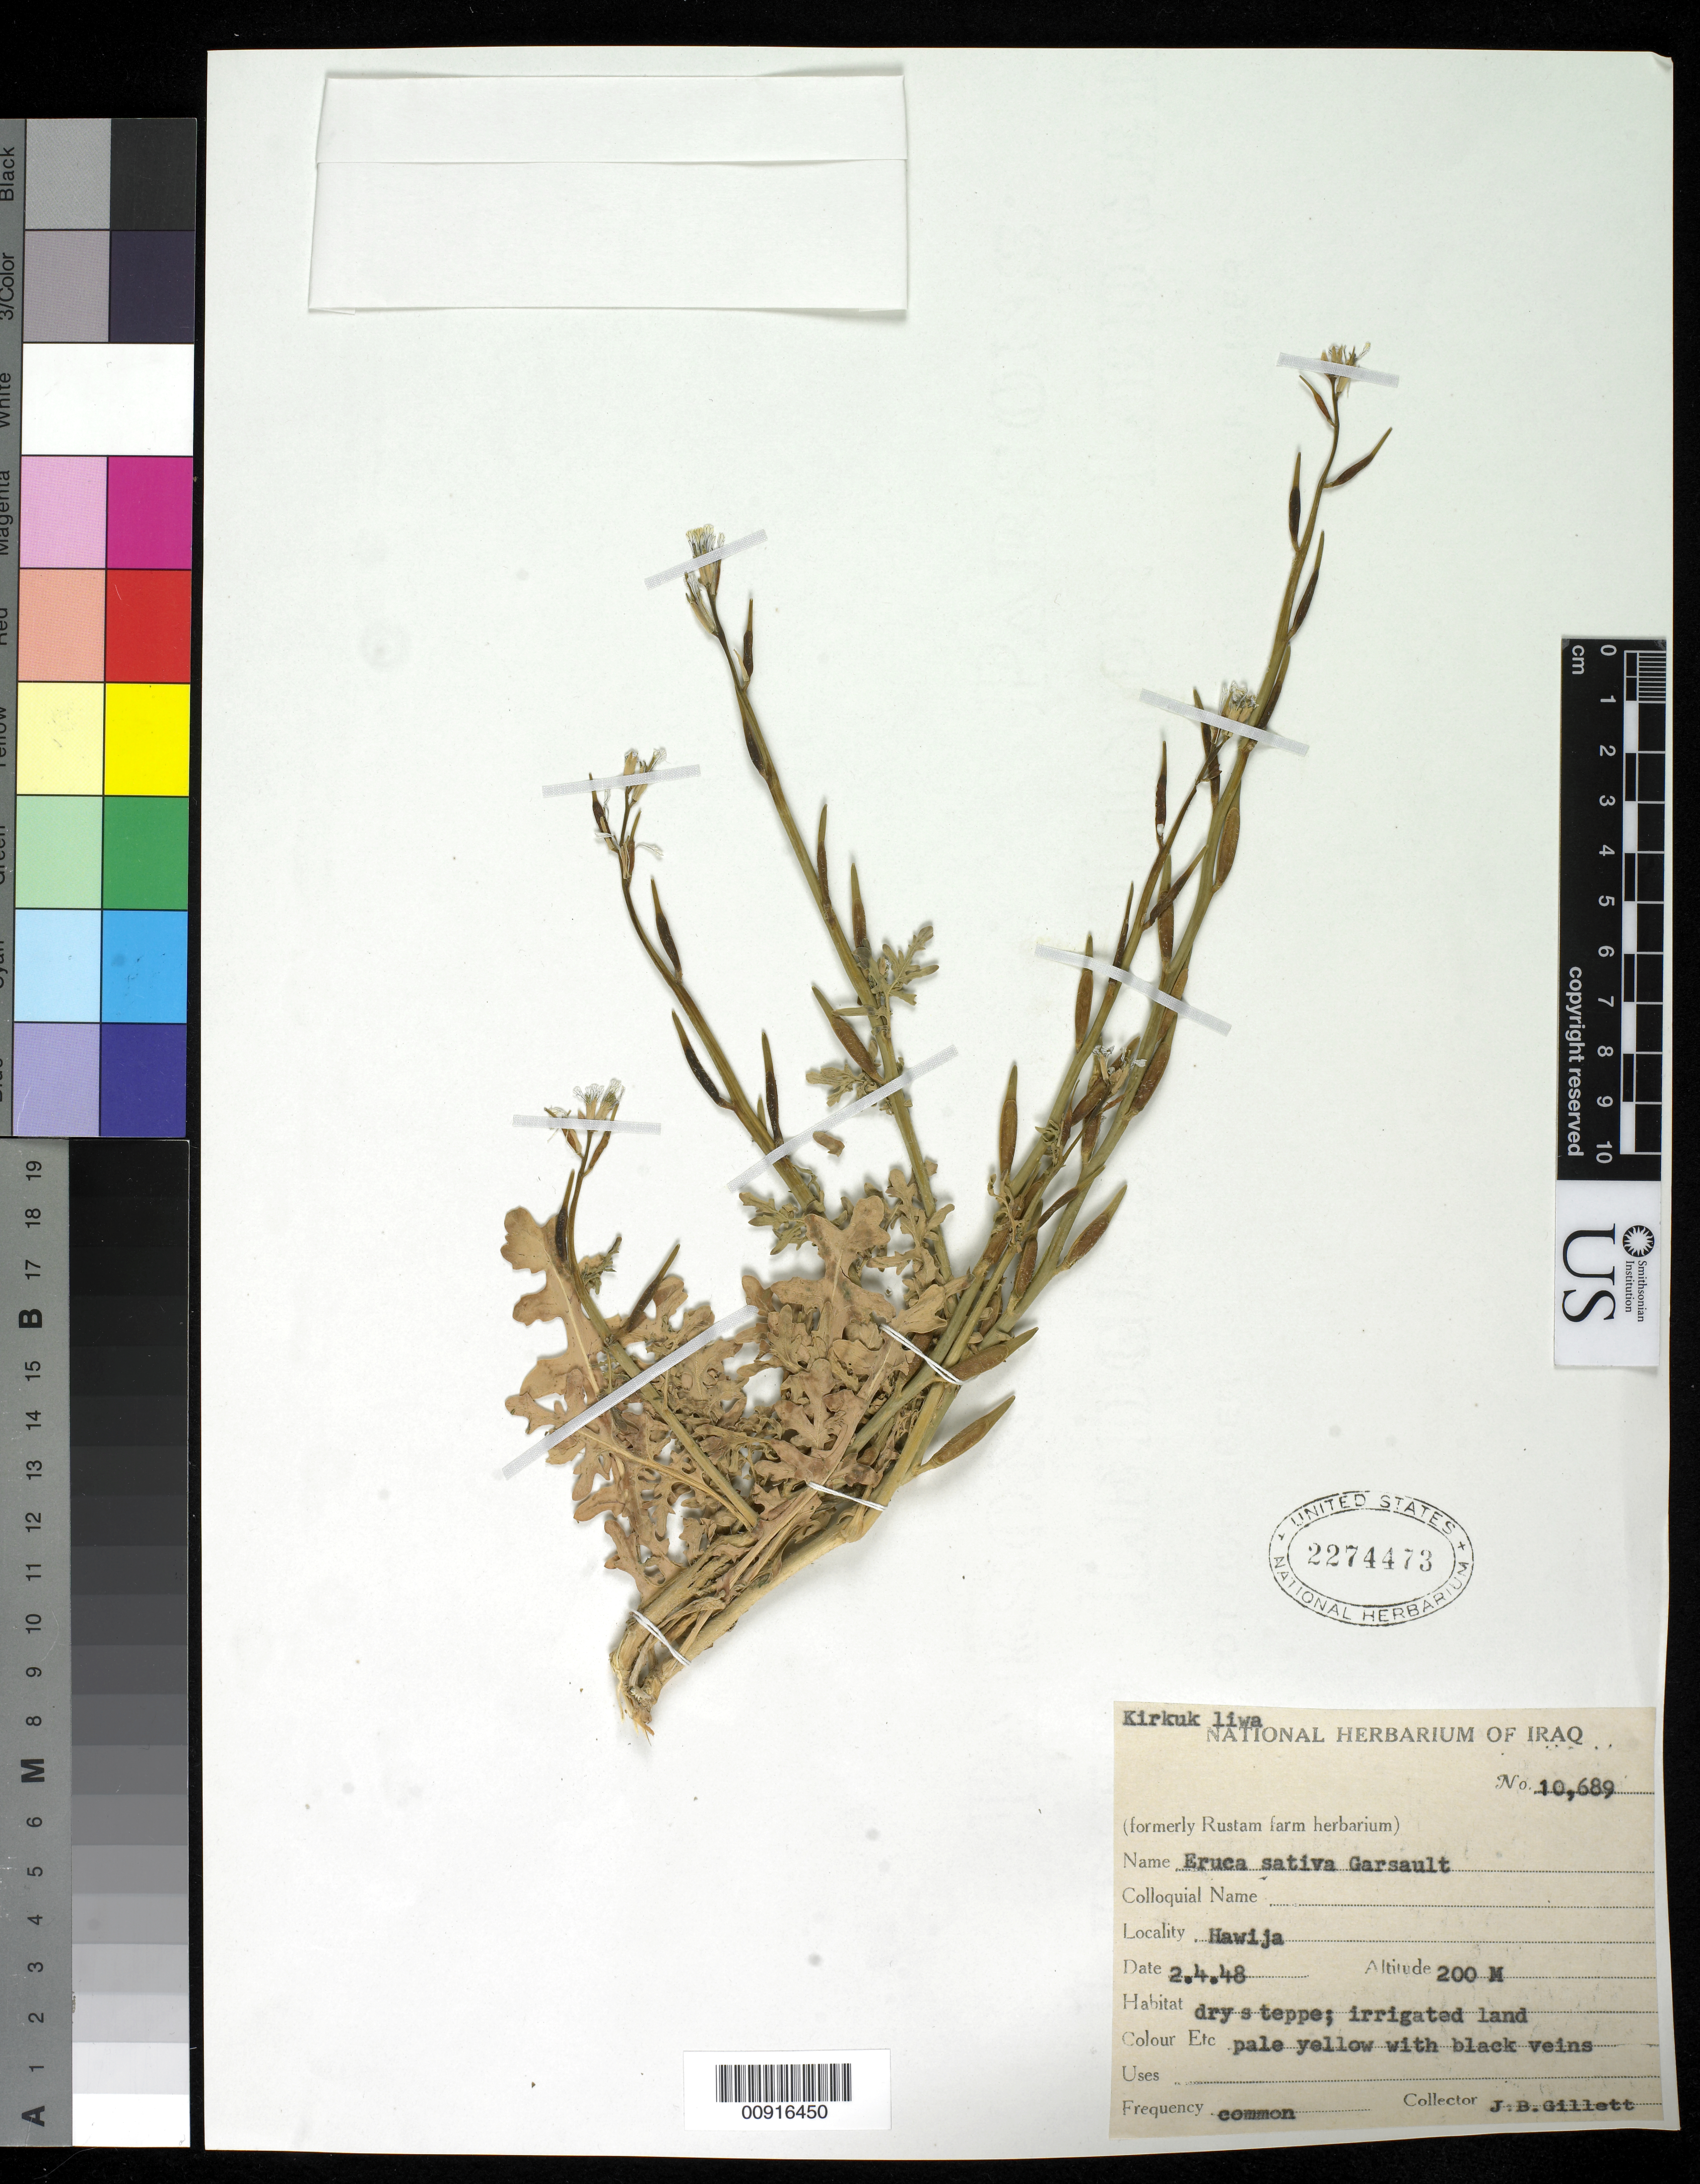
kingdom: Plantae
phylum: Tracheophyta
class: Magnoliopsida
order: Brassicales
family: Brassicaceae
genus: Eruca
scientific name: Eruca sativa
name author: Mill.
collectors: J. B. Gillett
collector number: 10689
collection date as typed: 04 Feb 1948 or 02 Apr 1948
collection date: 1948-02-04 or 1948-04-02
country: Iraq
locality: Haija; Kirkuk liwa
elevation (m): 200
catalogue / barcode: US 2274473